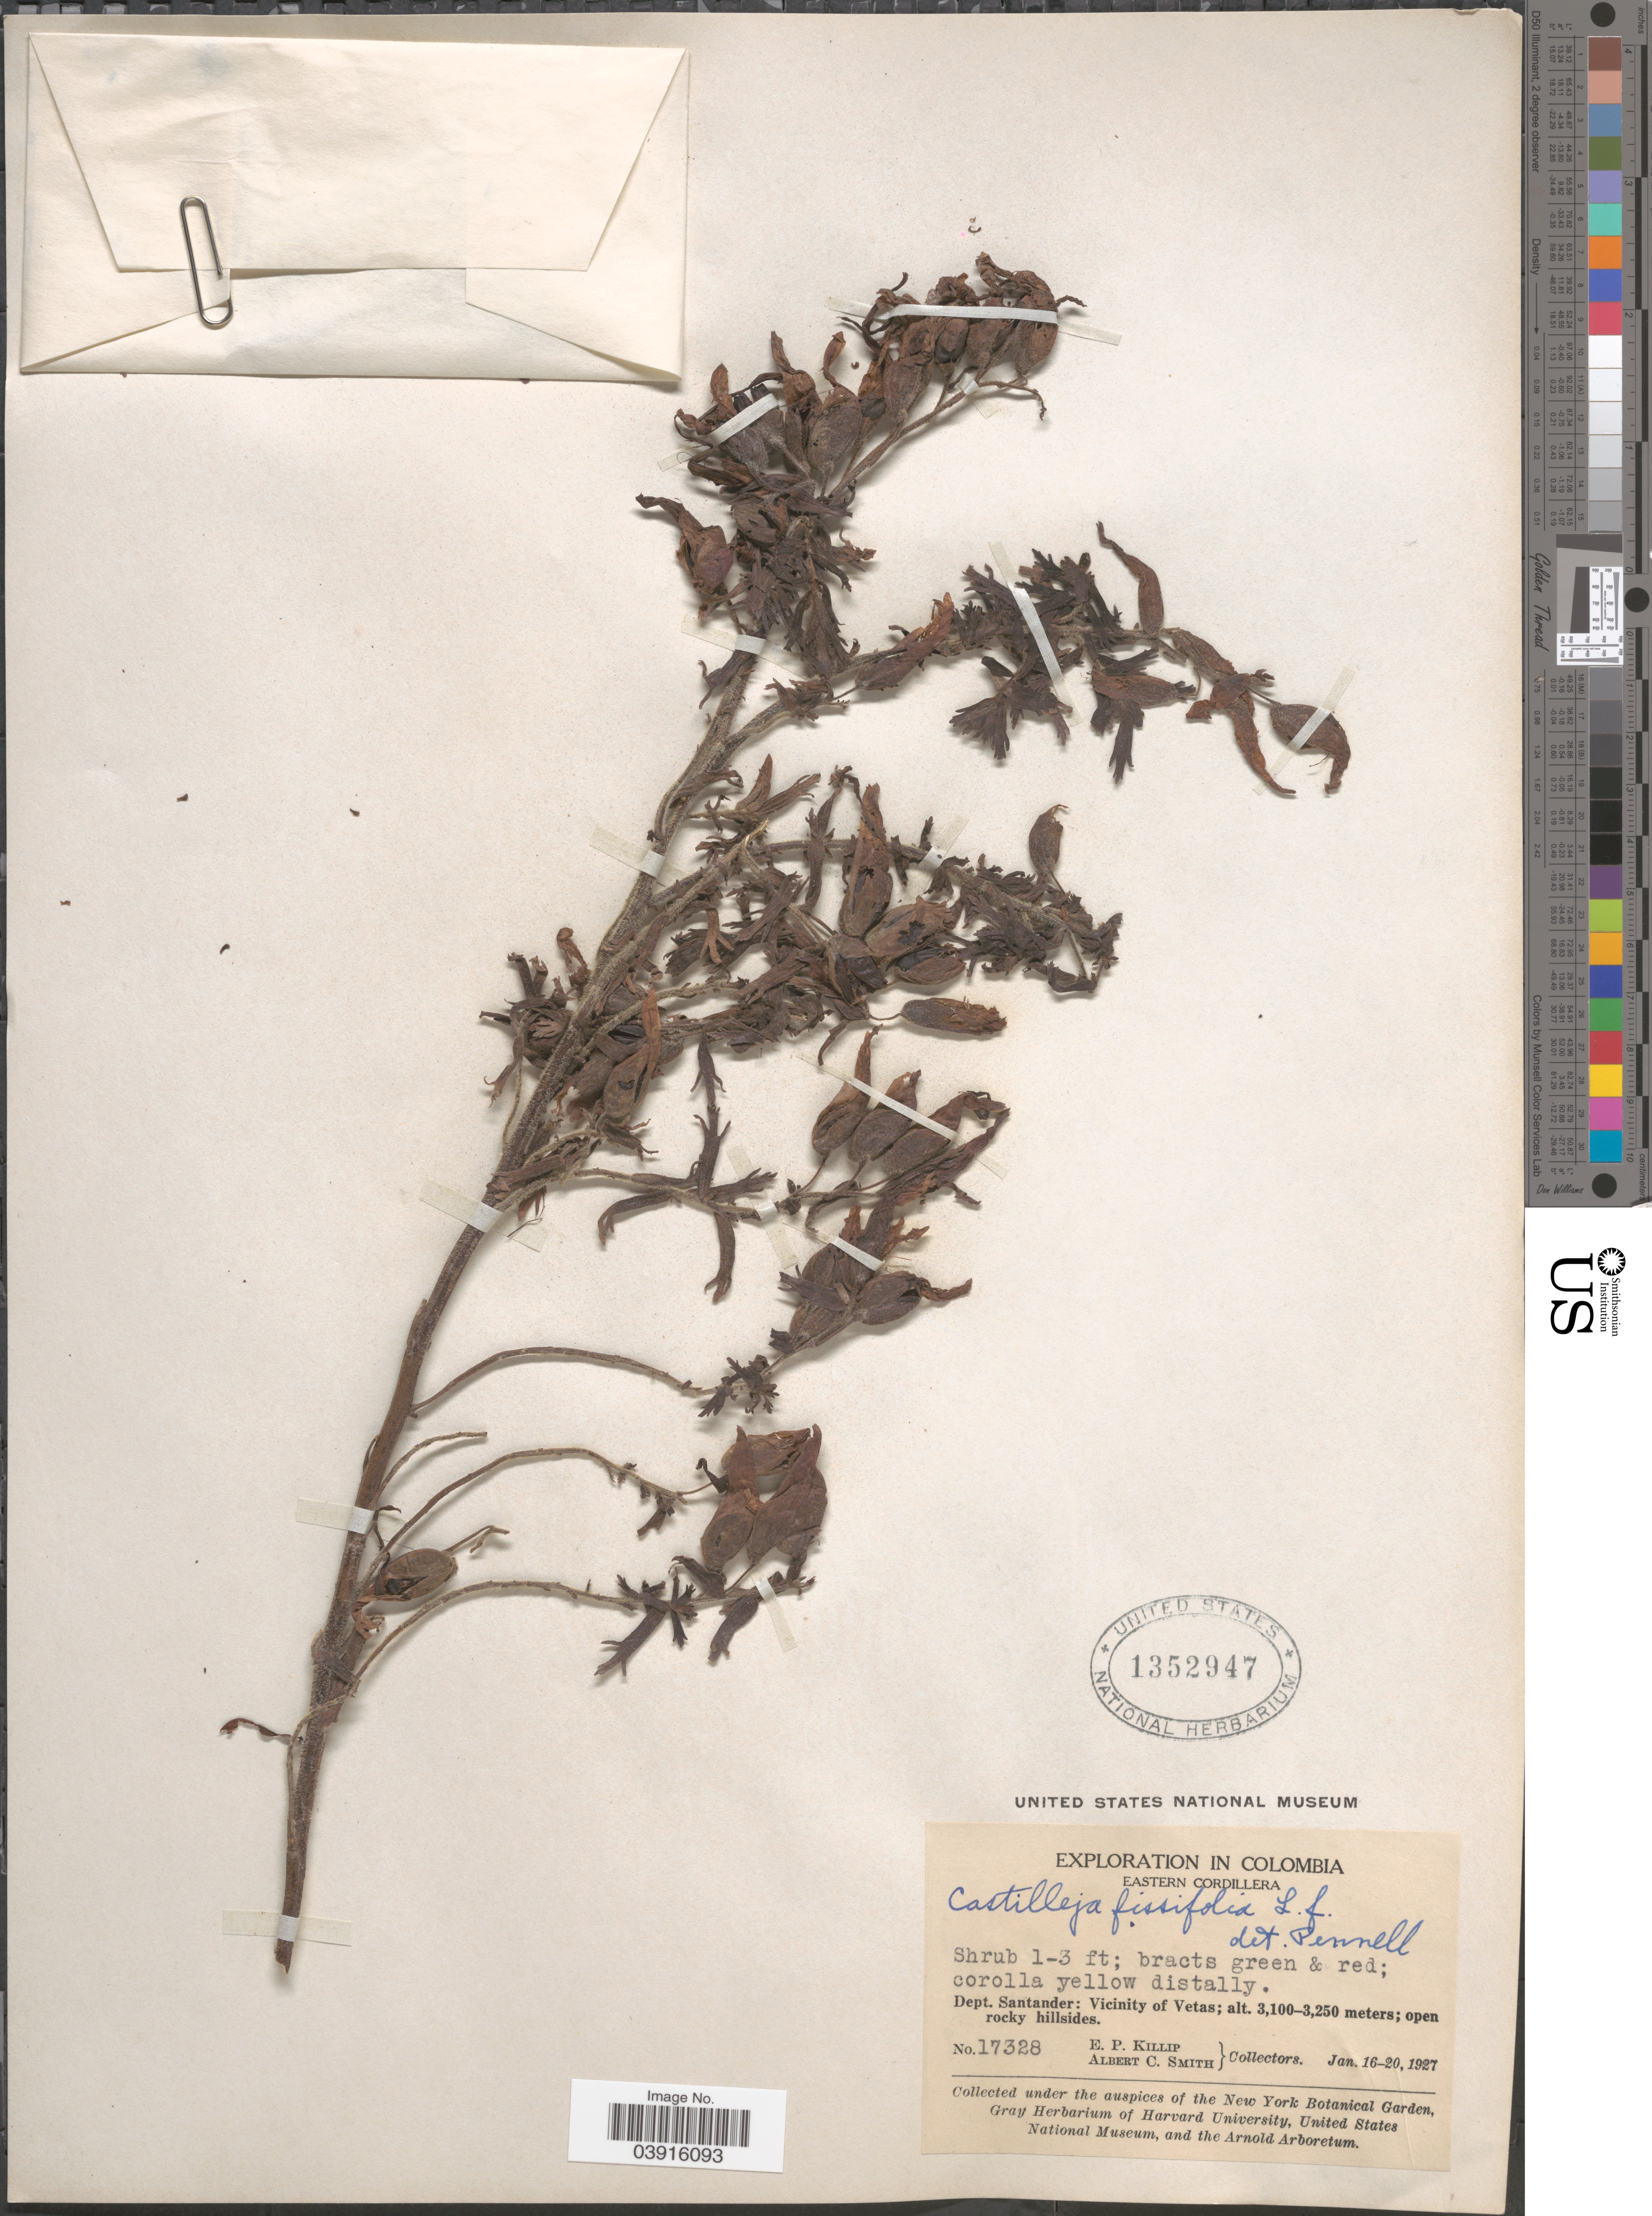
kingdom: Plantae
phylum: Tracheophyta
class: Magnoliopsida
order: Lamiales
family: Orobanchaceae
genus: Castilleja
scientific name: Castilleja fissifolia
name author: L. f.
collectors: E. P. Killip & A. C. Smith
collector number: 17328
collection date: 1927-01-16/1927-01-20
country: Colombia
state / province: Santander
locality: Eastern Cordillera. Dept. Santander: Vicinity of Vetas.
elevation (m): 3100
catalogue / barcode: US 1352947